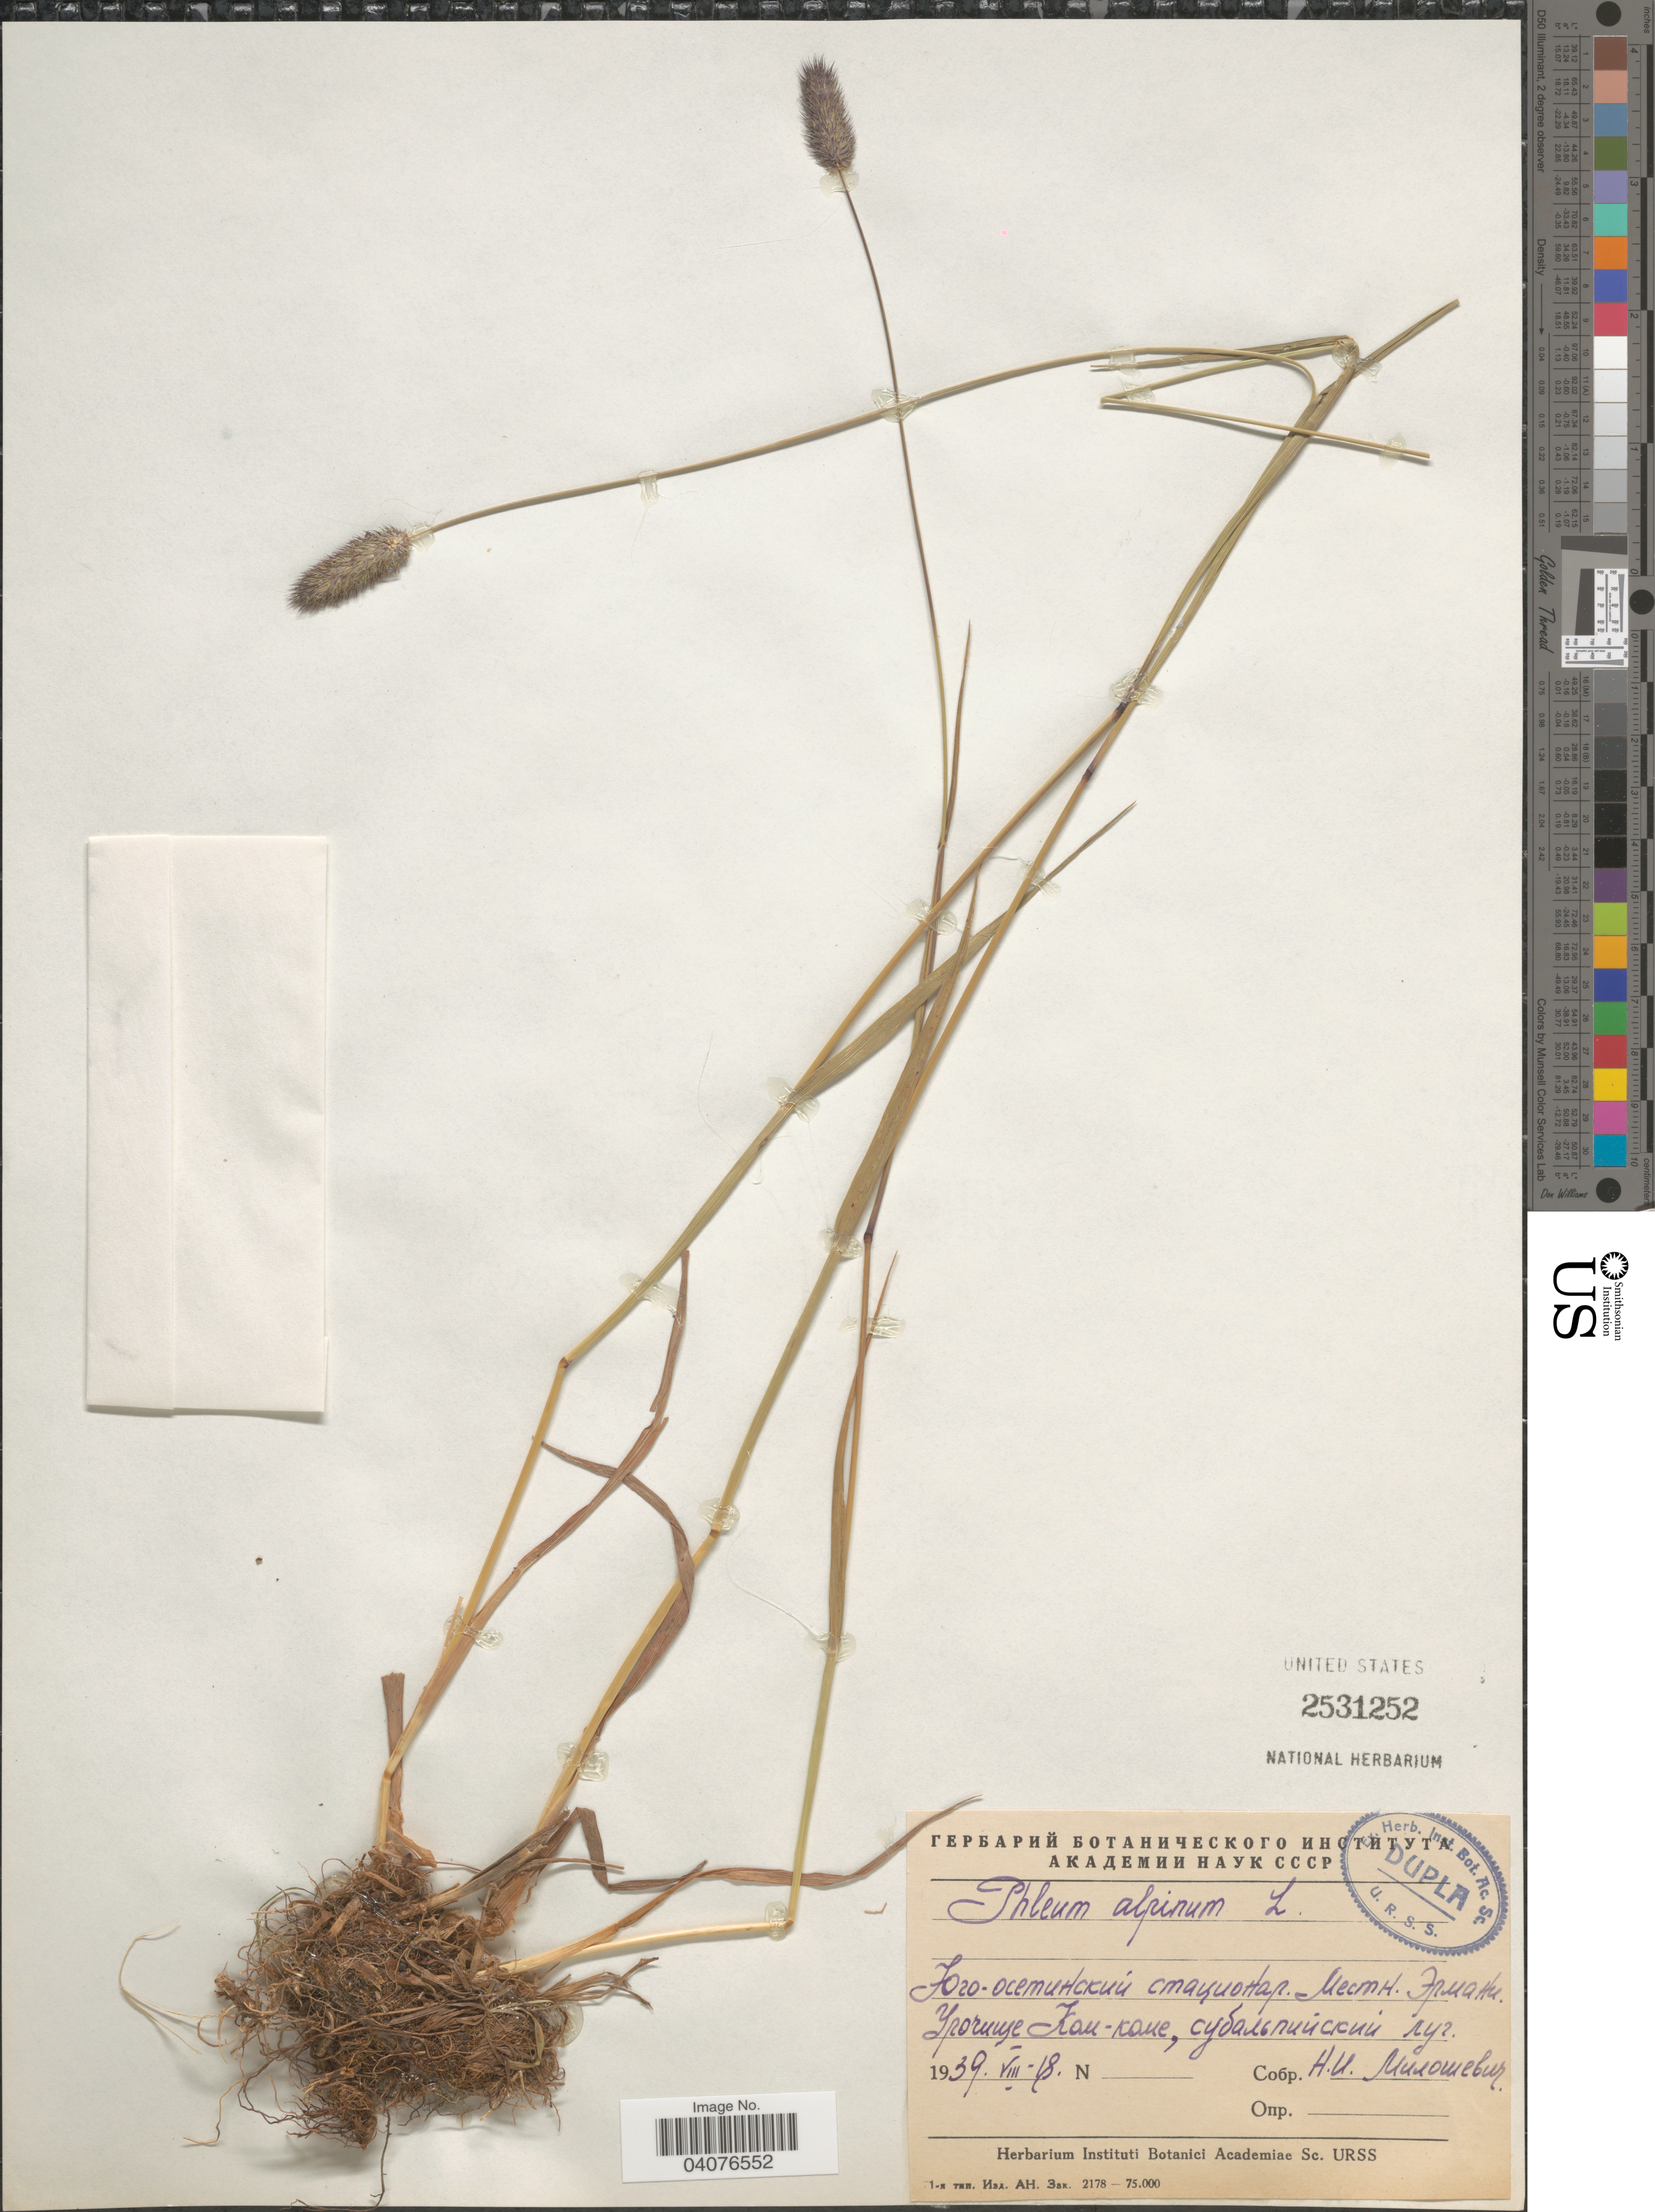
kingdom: Plantae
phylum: Tracheophyta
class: Liliopsida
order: Poales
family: Poaceae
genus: Phleum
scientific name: Phleum alpinum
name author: L.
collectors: N. Miloshevich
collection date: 1939-07-18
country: Georgia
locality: South Ossetia, Ermani, Kom-kome Mts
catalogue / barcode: US 2531252